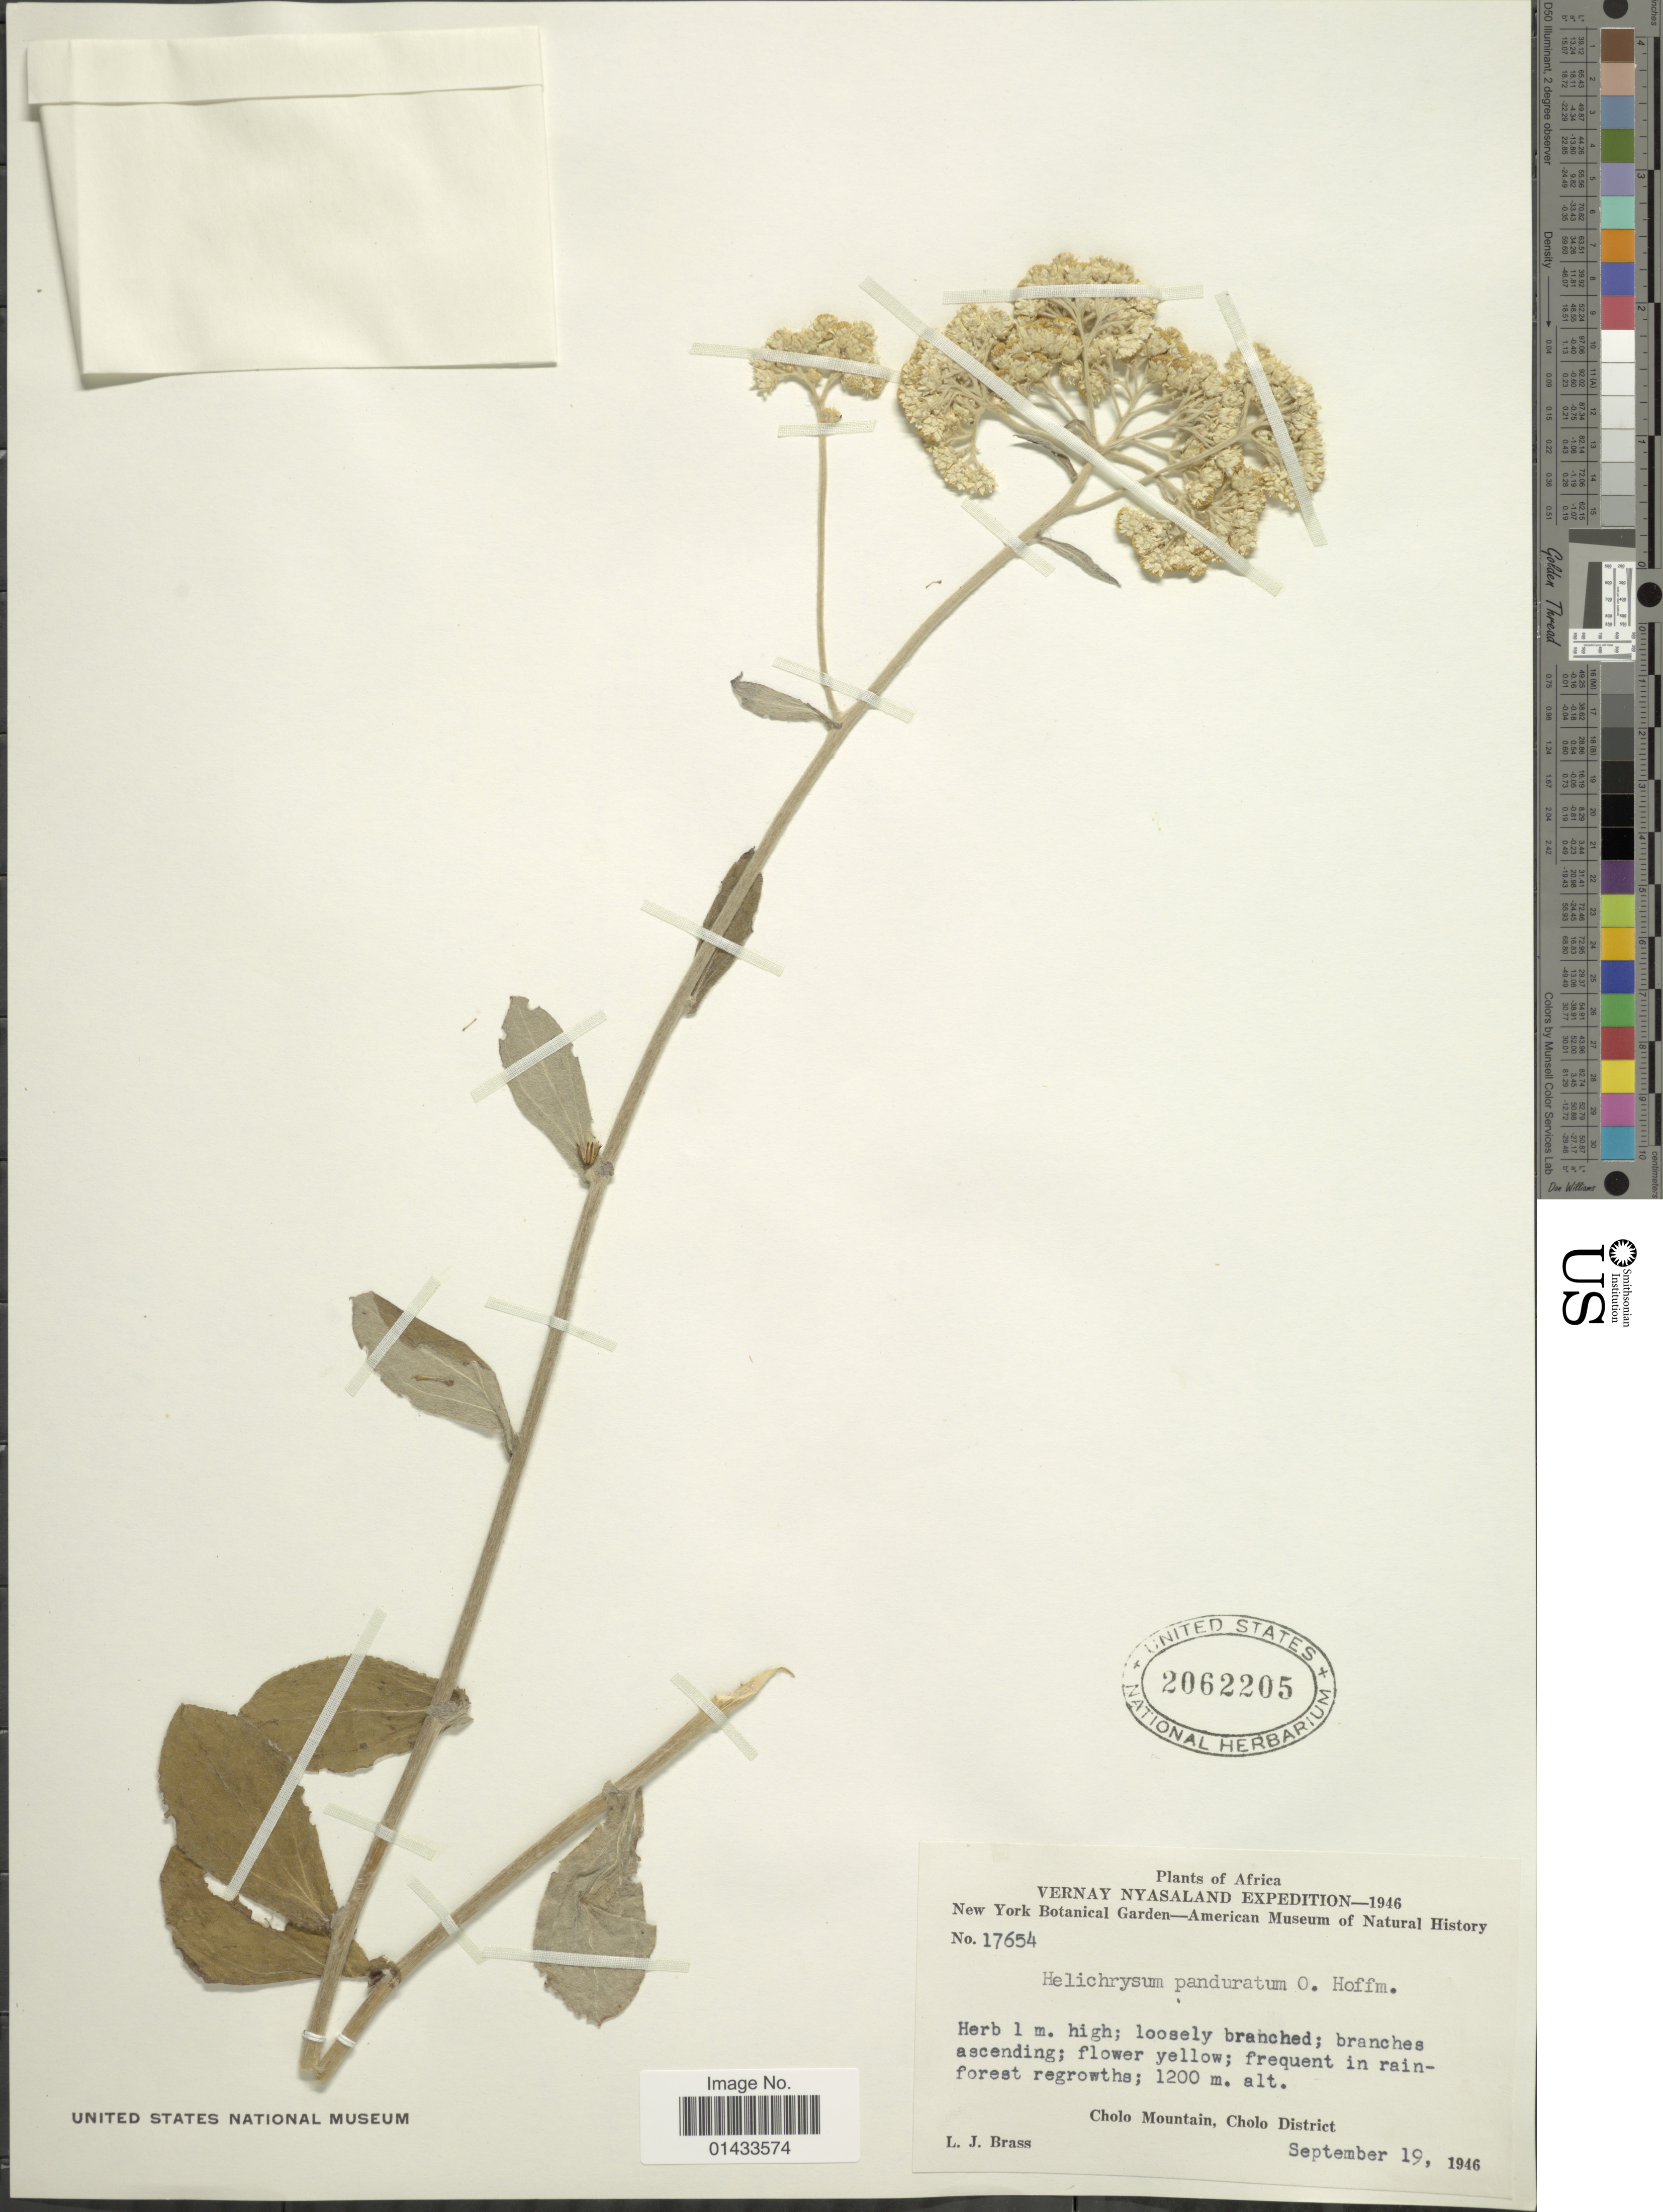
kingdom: Plantae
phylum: Tracheophyta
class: Magnoliopsida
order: Asterales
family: Asteraceae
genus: Helichrysum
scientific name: Helichrysum panduratum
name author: O. Hoffm.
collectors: L. J. Brass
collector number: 17654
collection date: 1946-09-19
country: Malawi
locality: Vernay Nyasaland, Cholo Mountain, Cholo District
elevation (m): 1200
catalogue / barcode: US 2062205